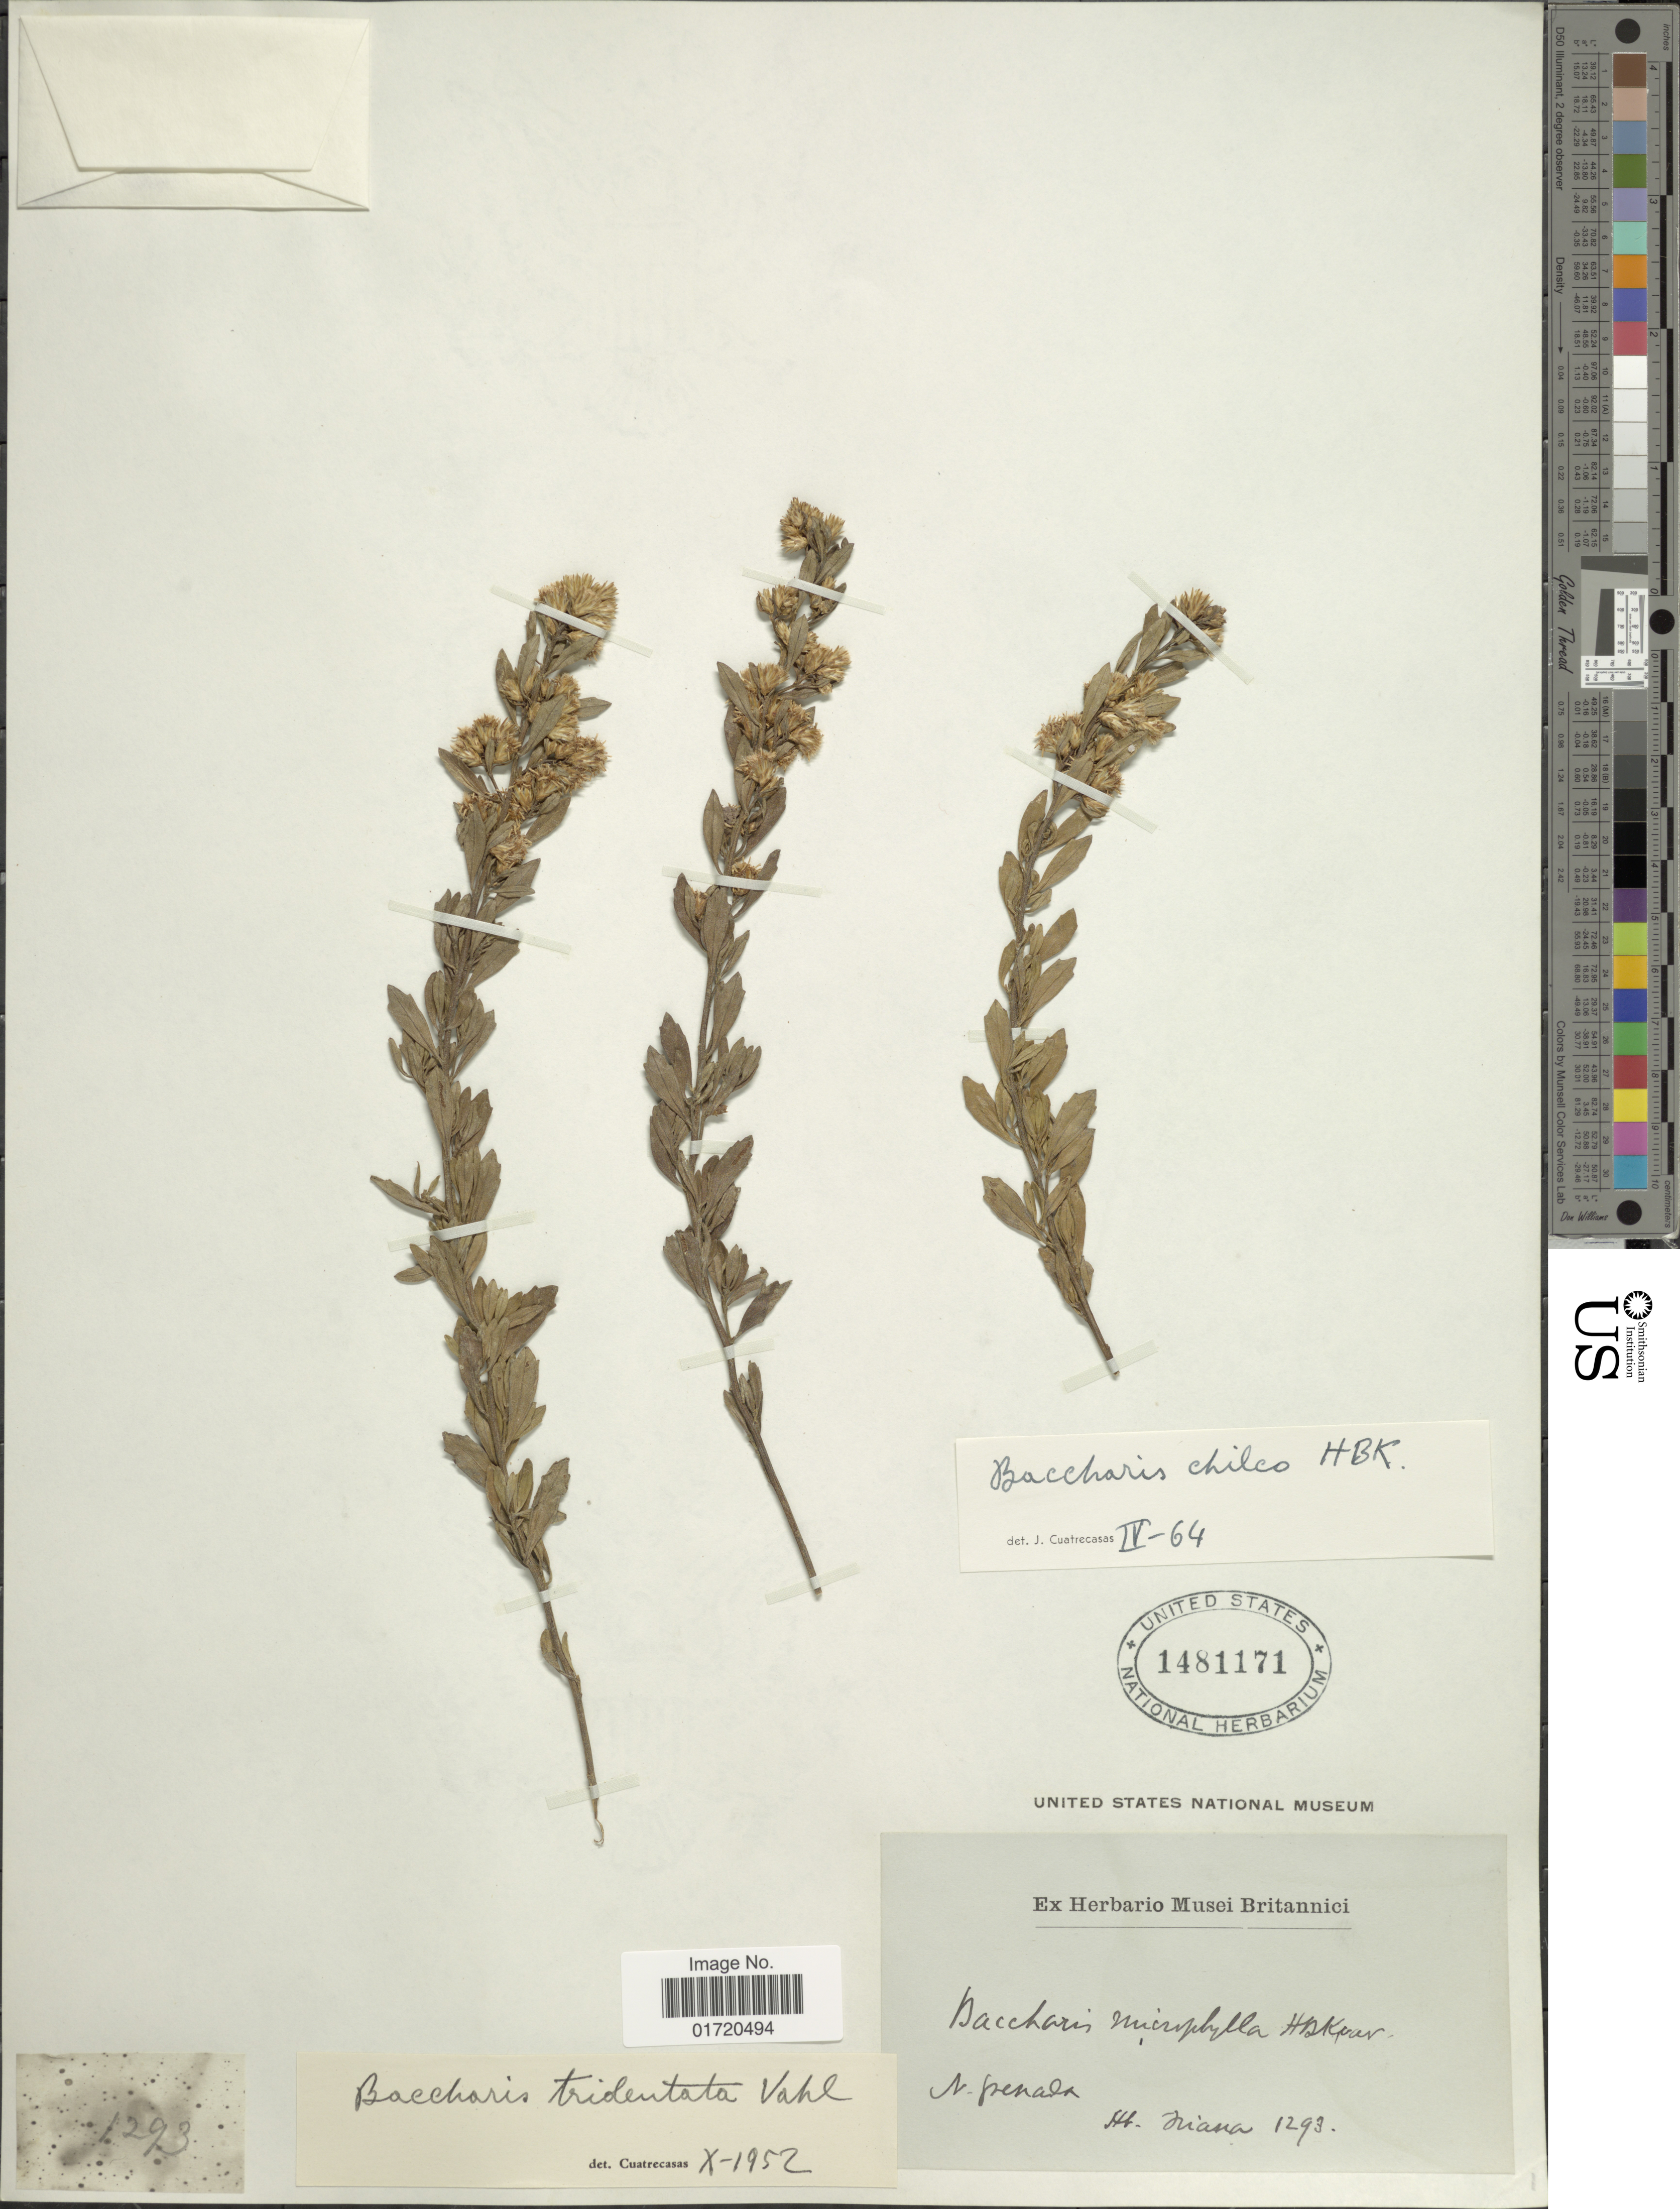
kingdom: Plantae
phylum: Tracheophyta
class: Magnoliopsida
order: Asterales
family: Asteraceae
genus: Baccharis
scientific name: Baccharis chilco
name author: Kunth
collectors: ex herb. Triana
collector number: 1293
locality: N. Grenada.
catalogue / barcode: US 1481171